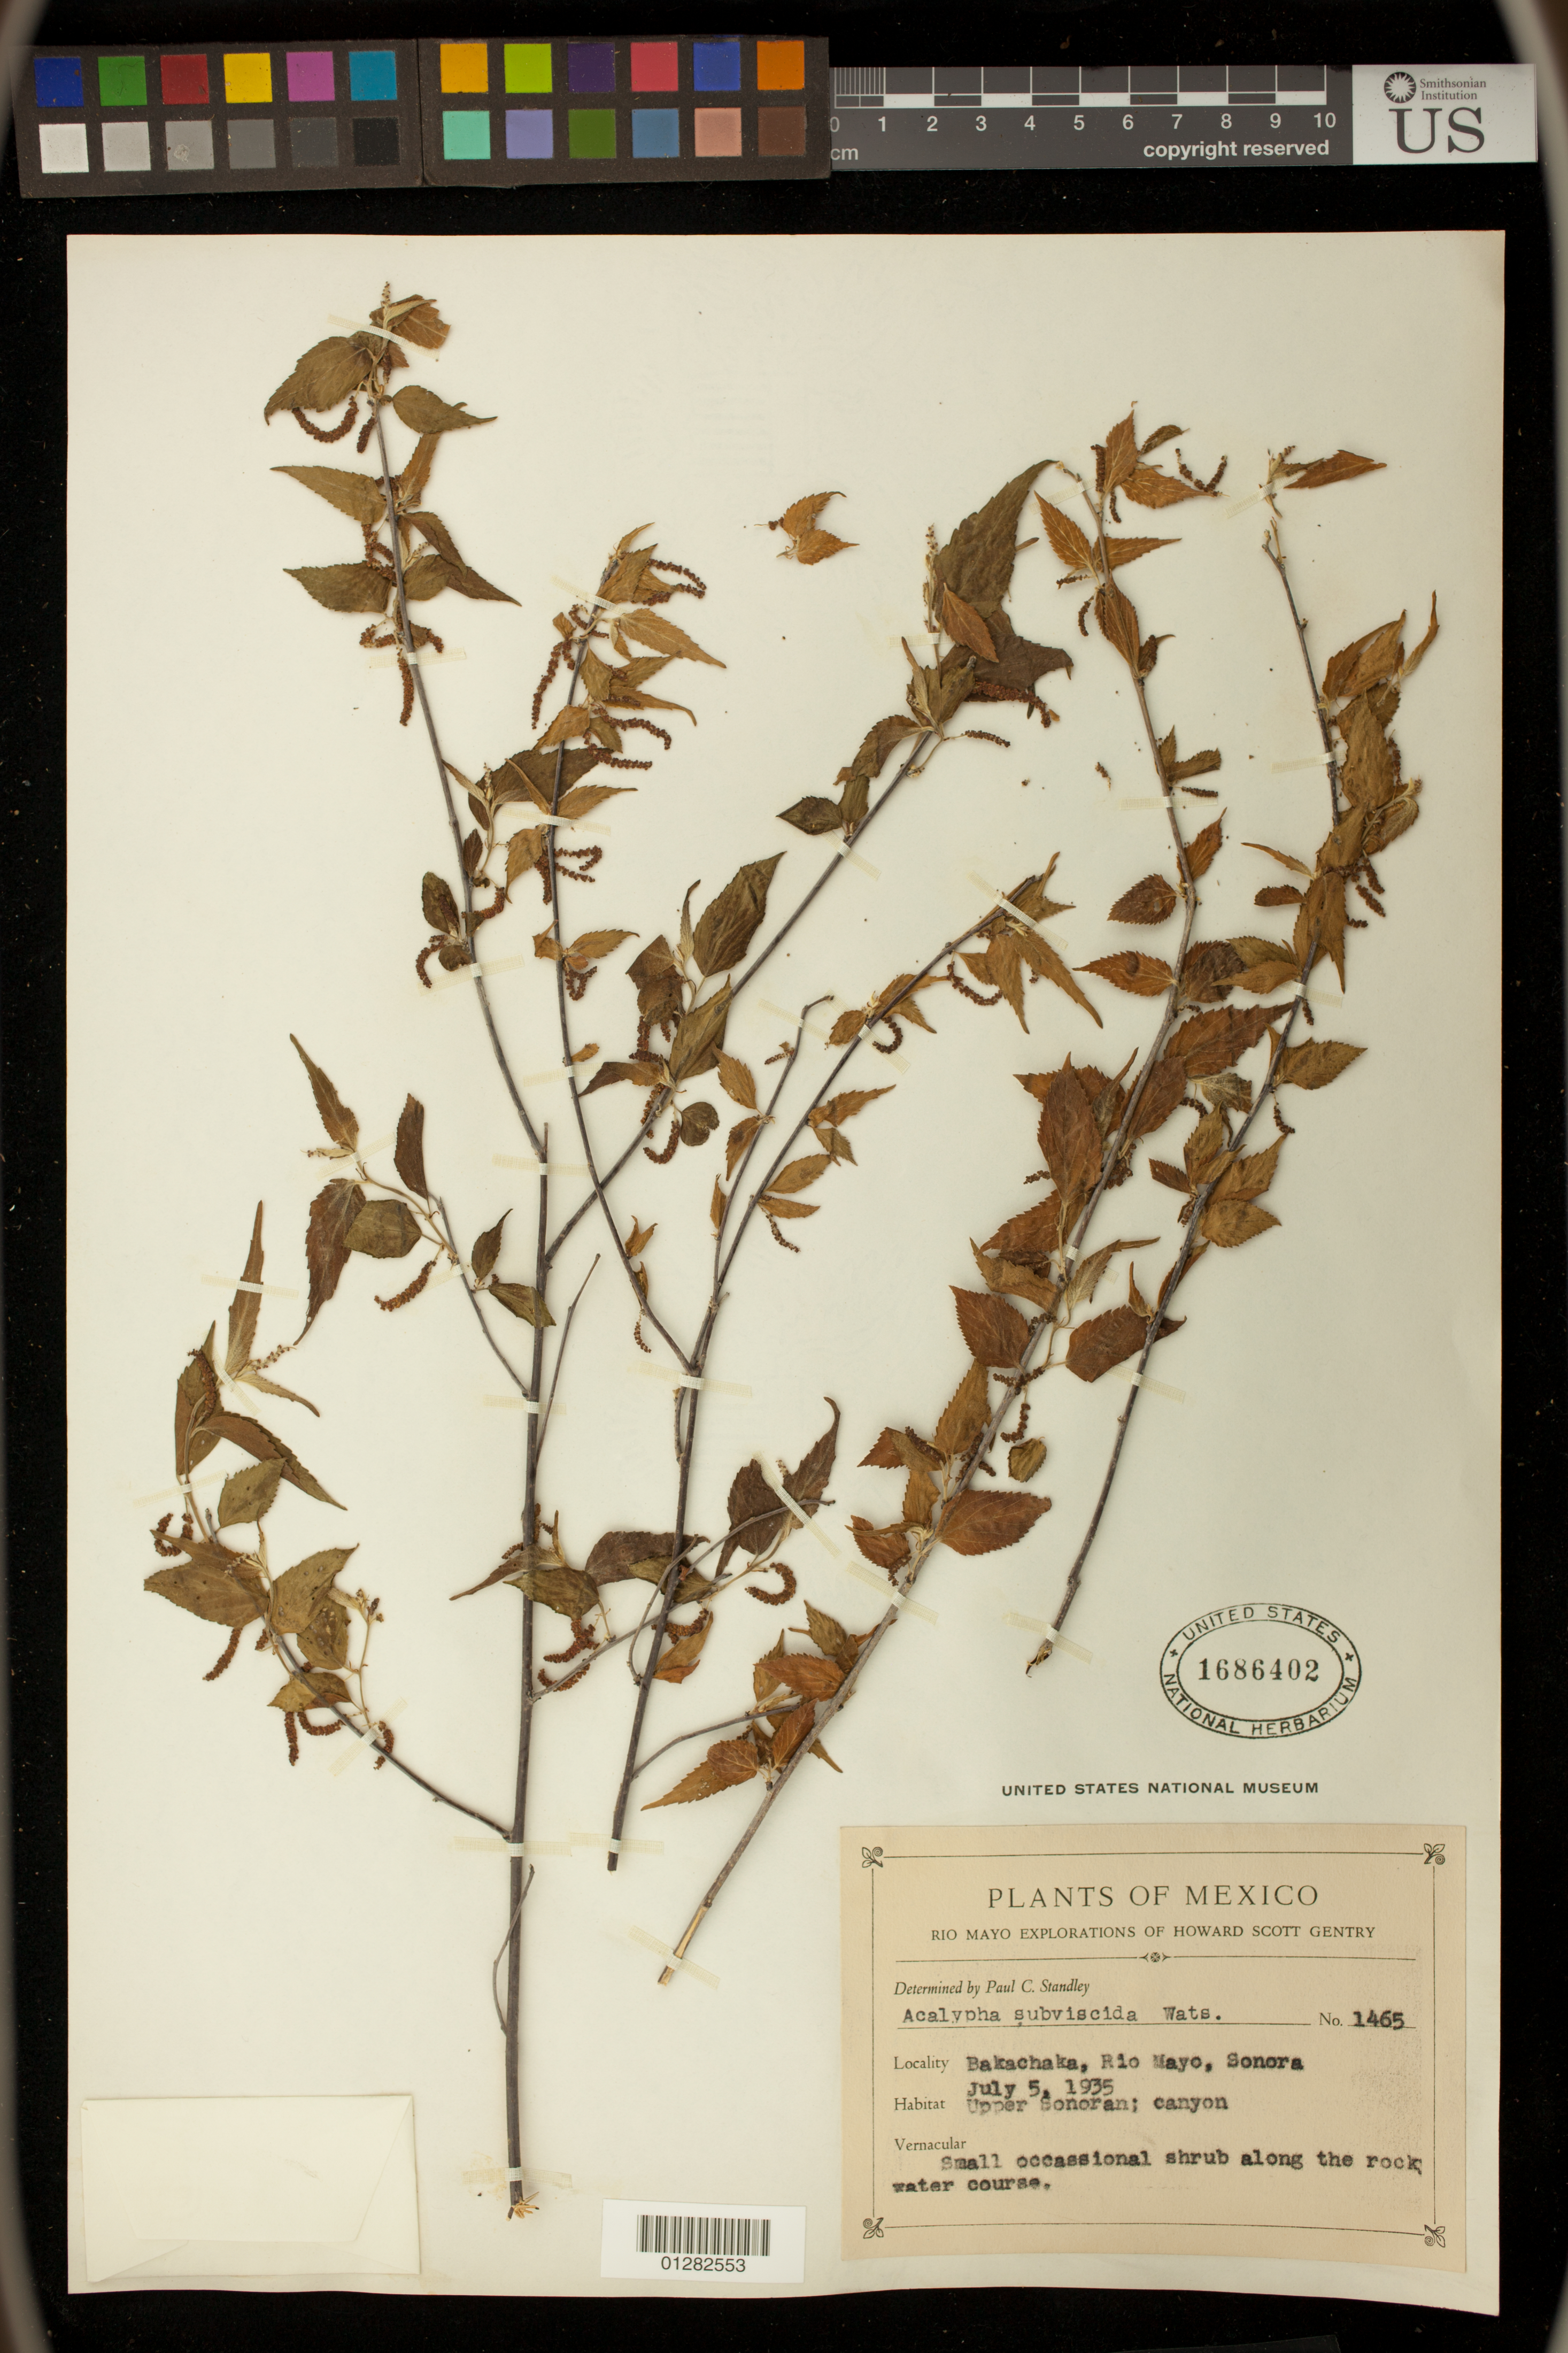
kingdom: Plantae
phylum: Tracheophyta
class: Magnoliopsida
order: Malpighiales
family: Euphorbiaceae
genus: Acalypha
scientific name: Acalypha subviscida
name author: S. Watson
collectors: C. G. Pringle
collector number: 1465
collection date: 1935-07-05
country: Mexico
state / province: Sonora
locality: Bakachaka, Rio Mayo, Sonora; Upper Sonoran, canyon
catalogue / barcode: US 1686402